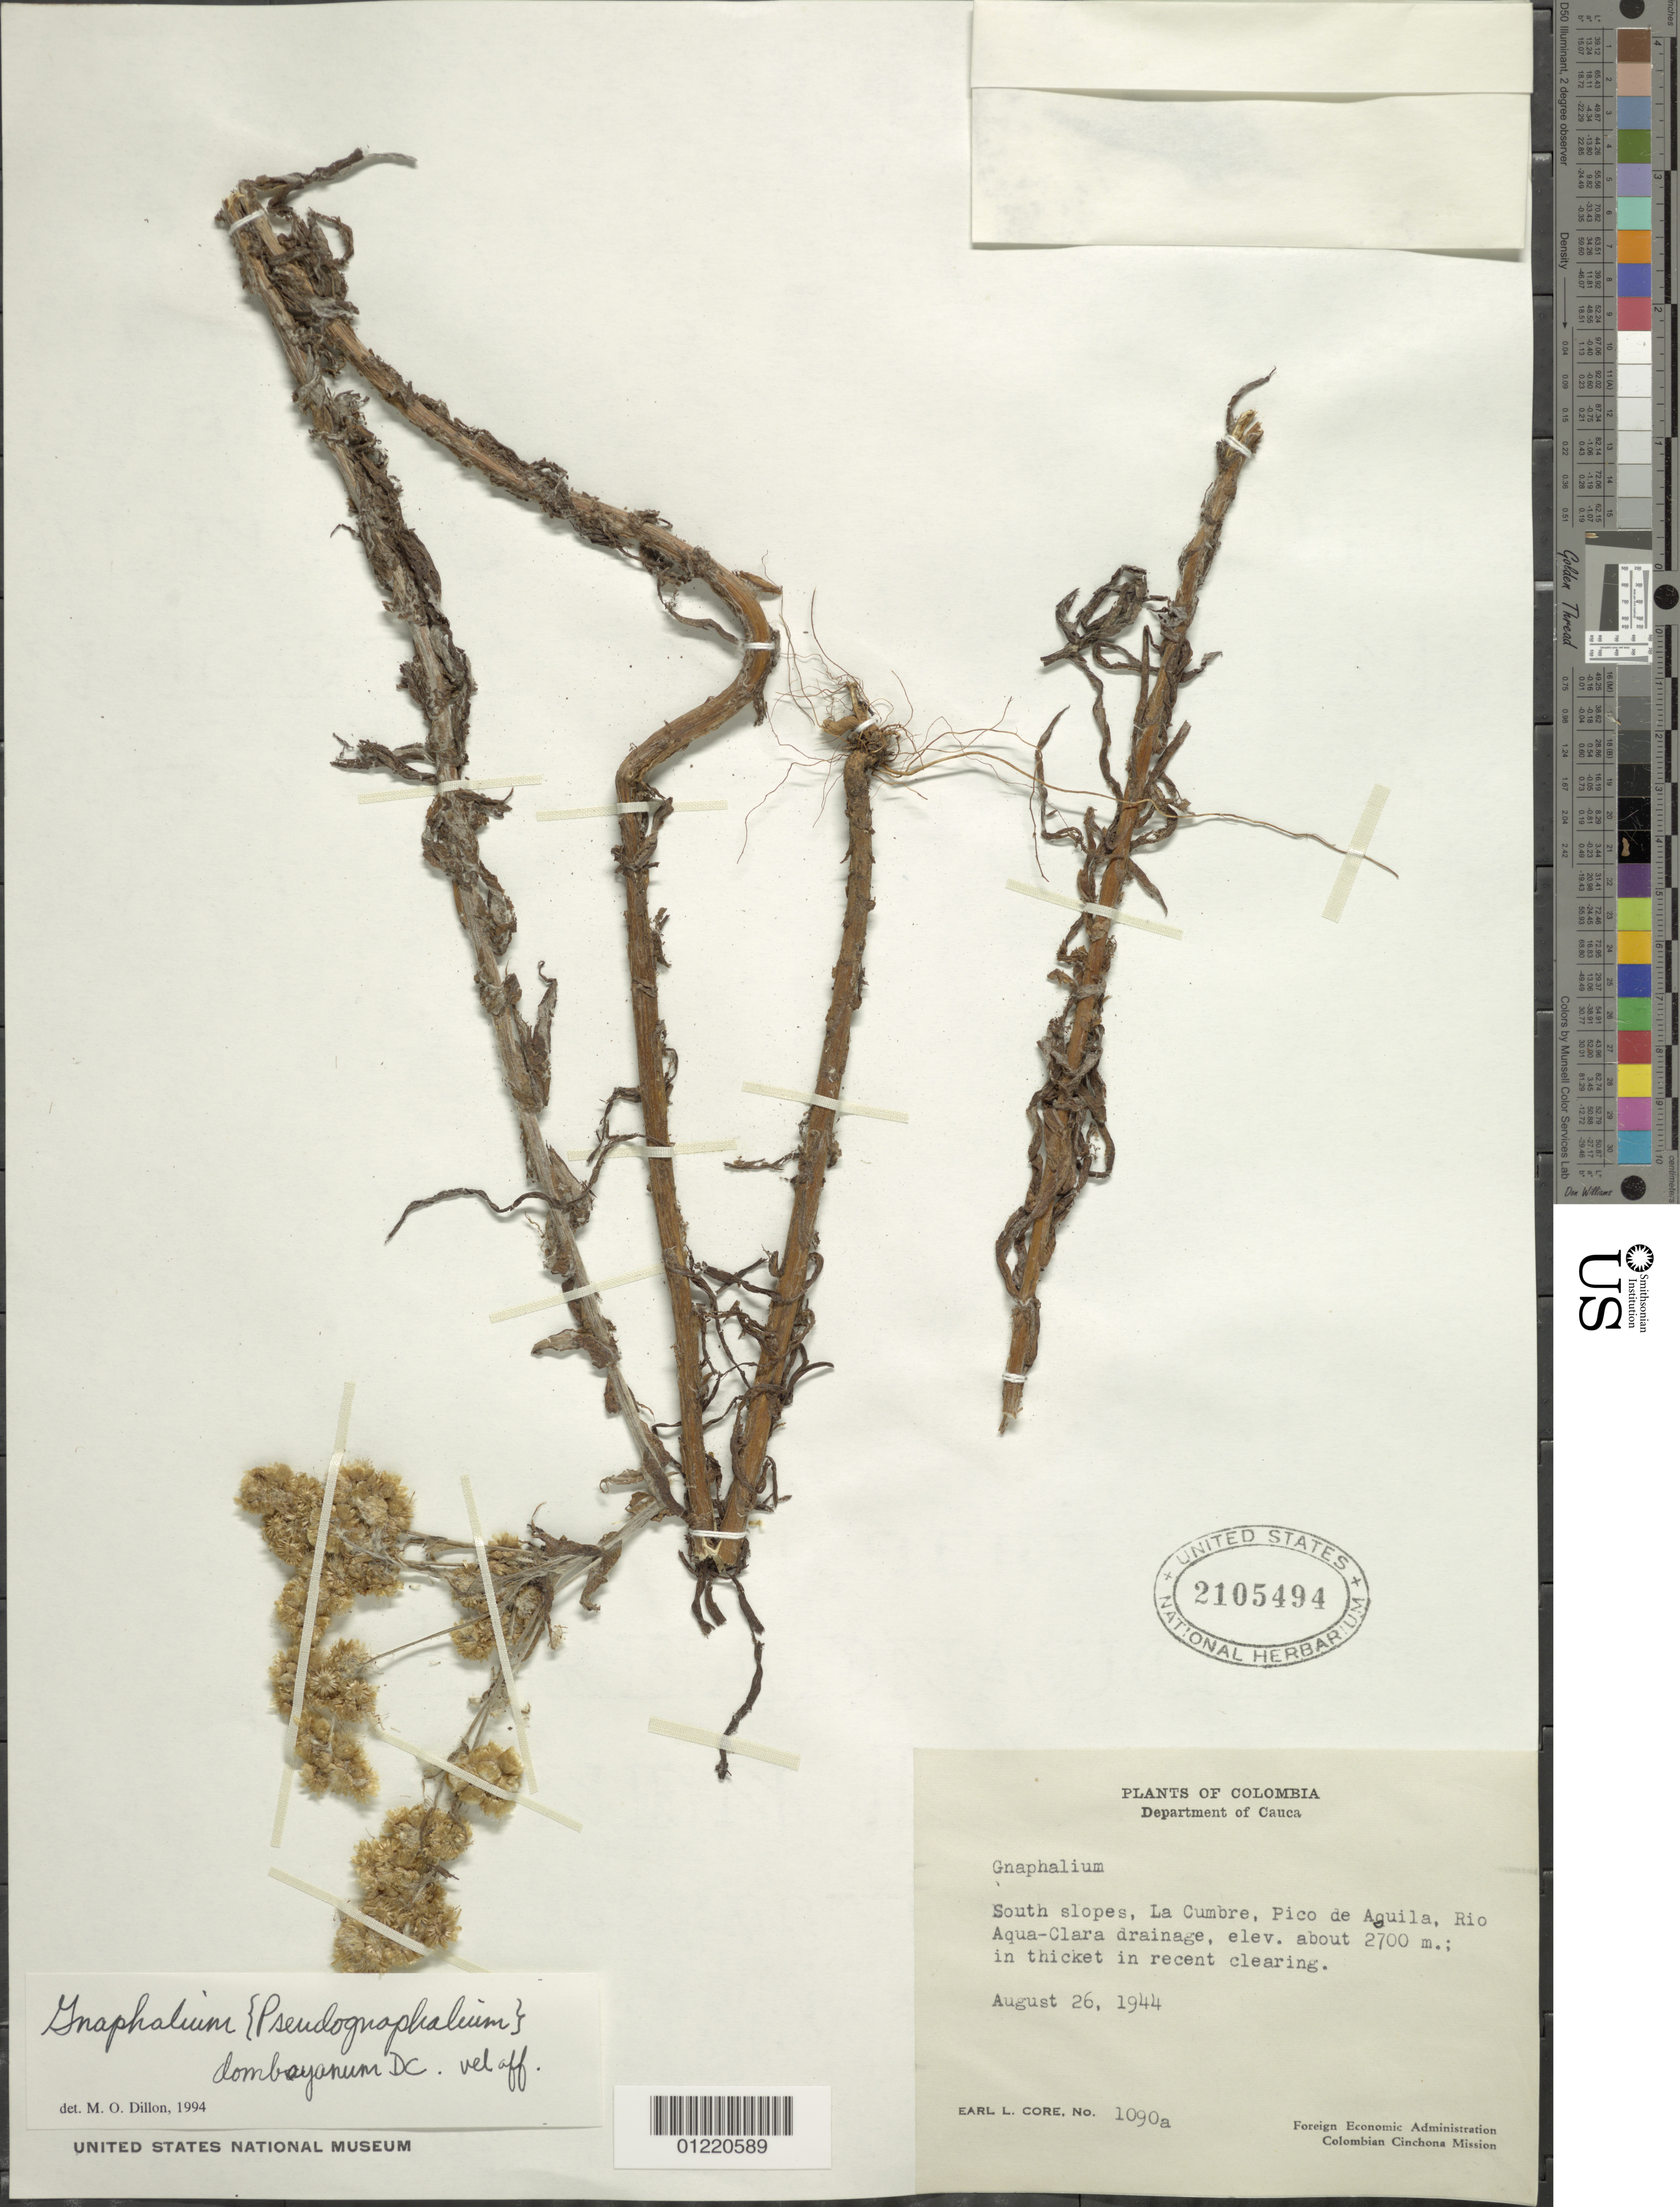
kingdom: Plantae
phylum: Tracheophyta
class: Magnoliopsida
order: Asterales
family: Asteraceae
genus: Gnaphalium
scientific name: Gnaphalium dombeyanum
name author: DC.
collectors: E. L. Core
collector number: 1090a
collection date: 1944-08-26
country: Colombia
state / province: Cauca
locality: South slopes, La Cumbre, Pico de Aguila, Rio Aqua-Clara drainage.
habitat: Thicket in recent clearing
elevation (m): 2700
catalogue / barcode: US 2105494